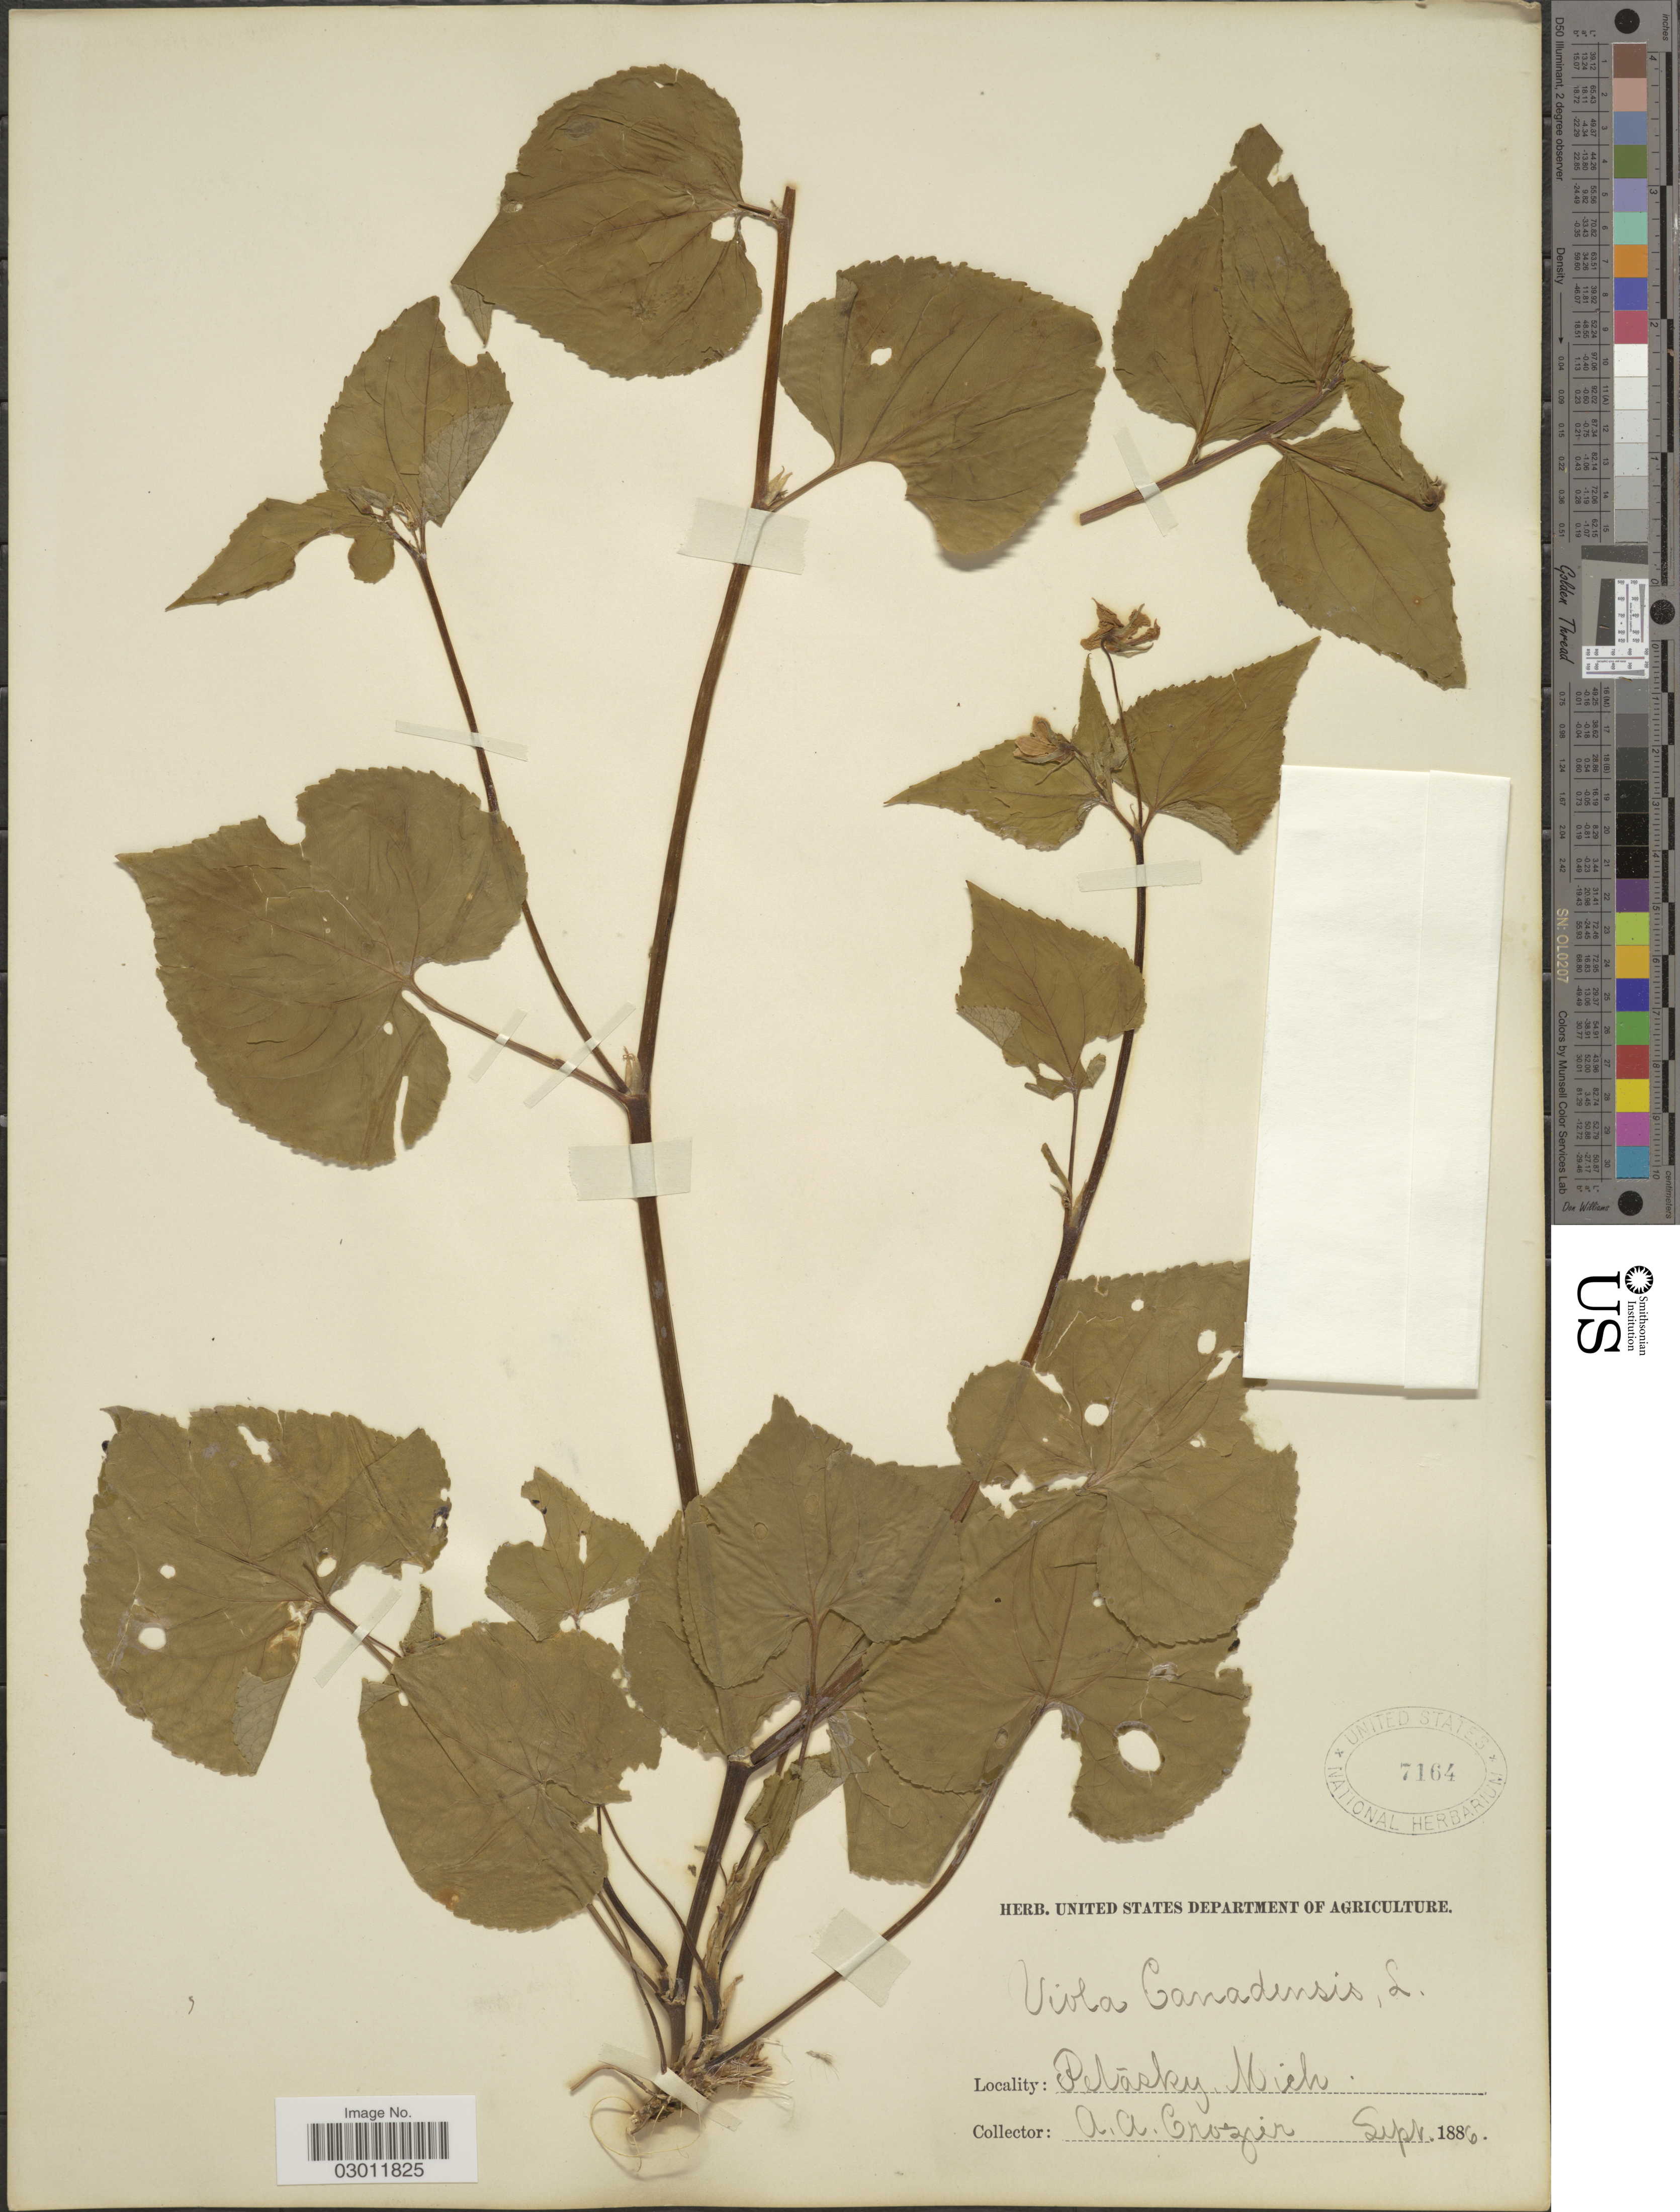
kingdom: Plantae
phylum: Tracheophyta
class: Magnoliopsida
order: Malpighiales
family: Violaceae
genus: Viola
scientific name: Viola canadensis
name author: L.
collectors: A. Crozier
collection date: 1886-09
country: United States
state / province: Michigan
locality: Petasky. Mich.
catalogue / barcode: US 7164